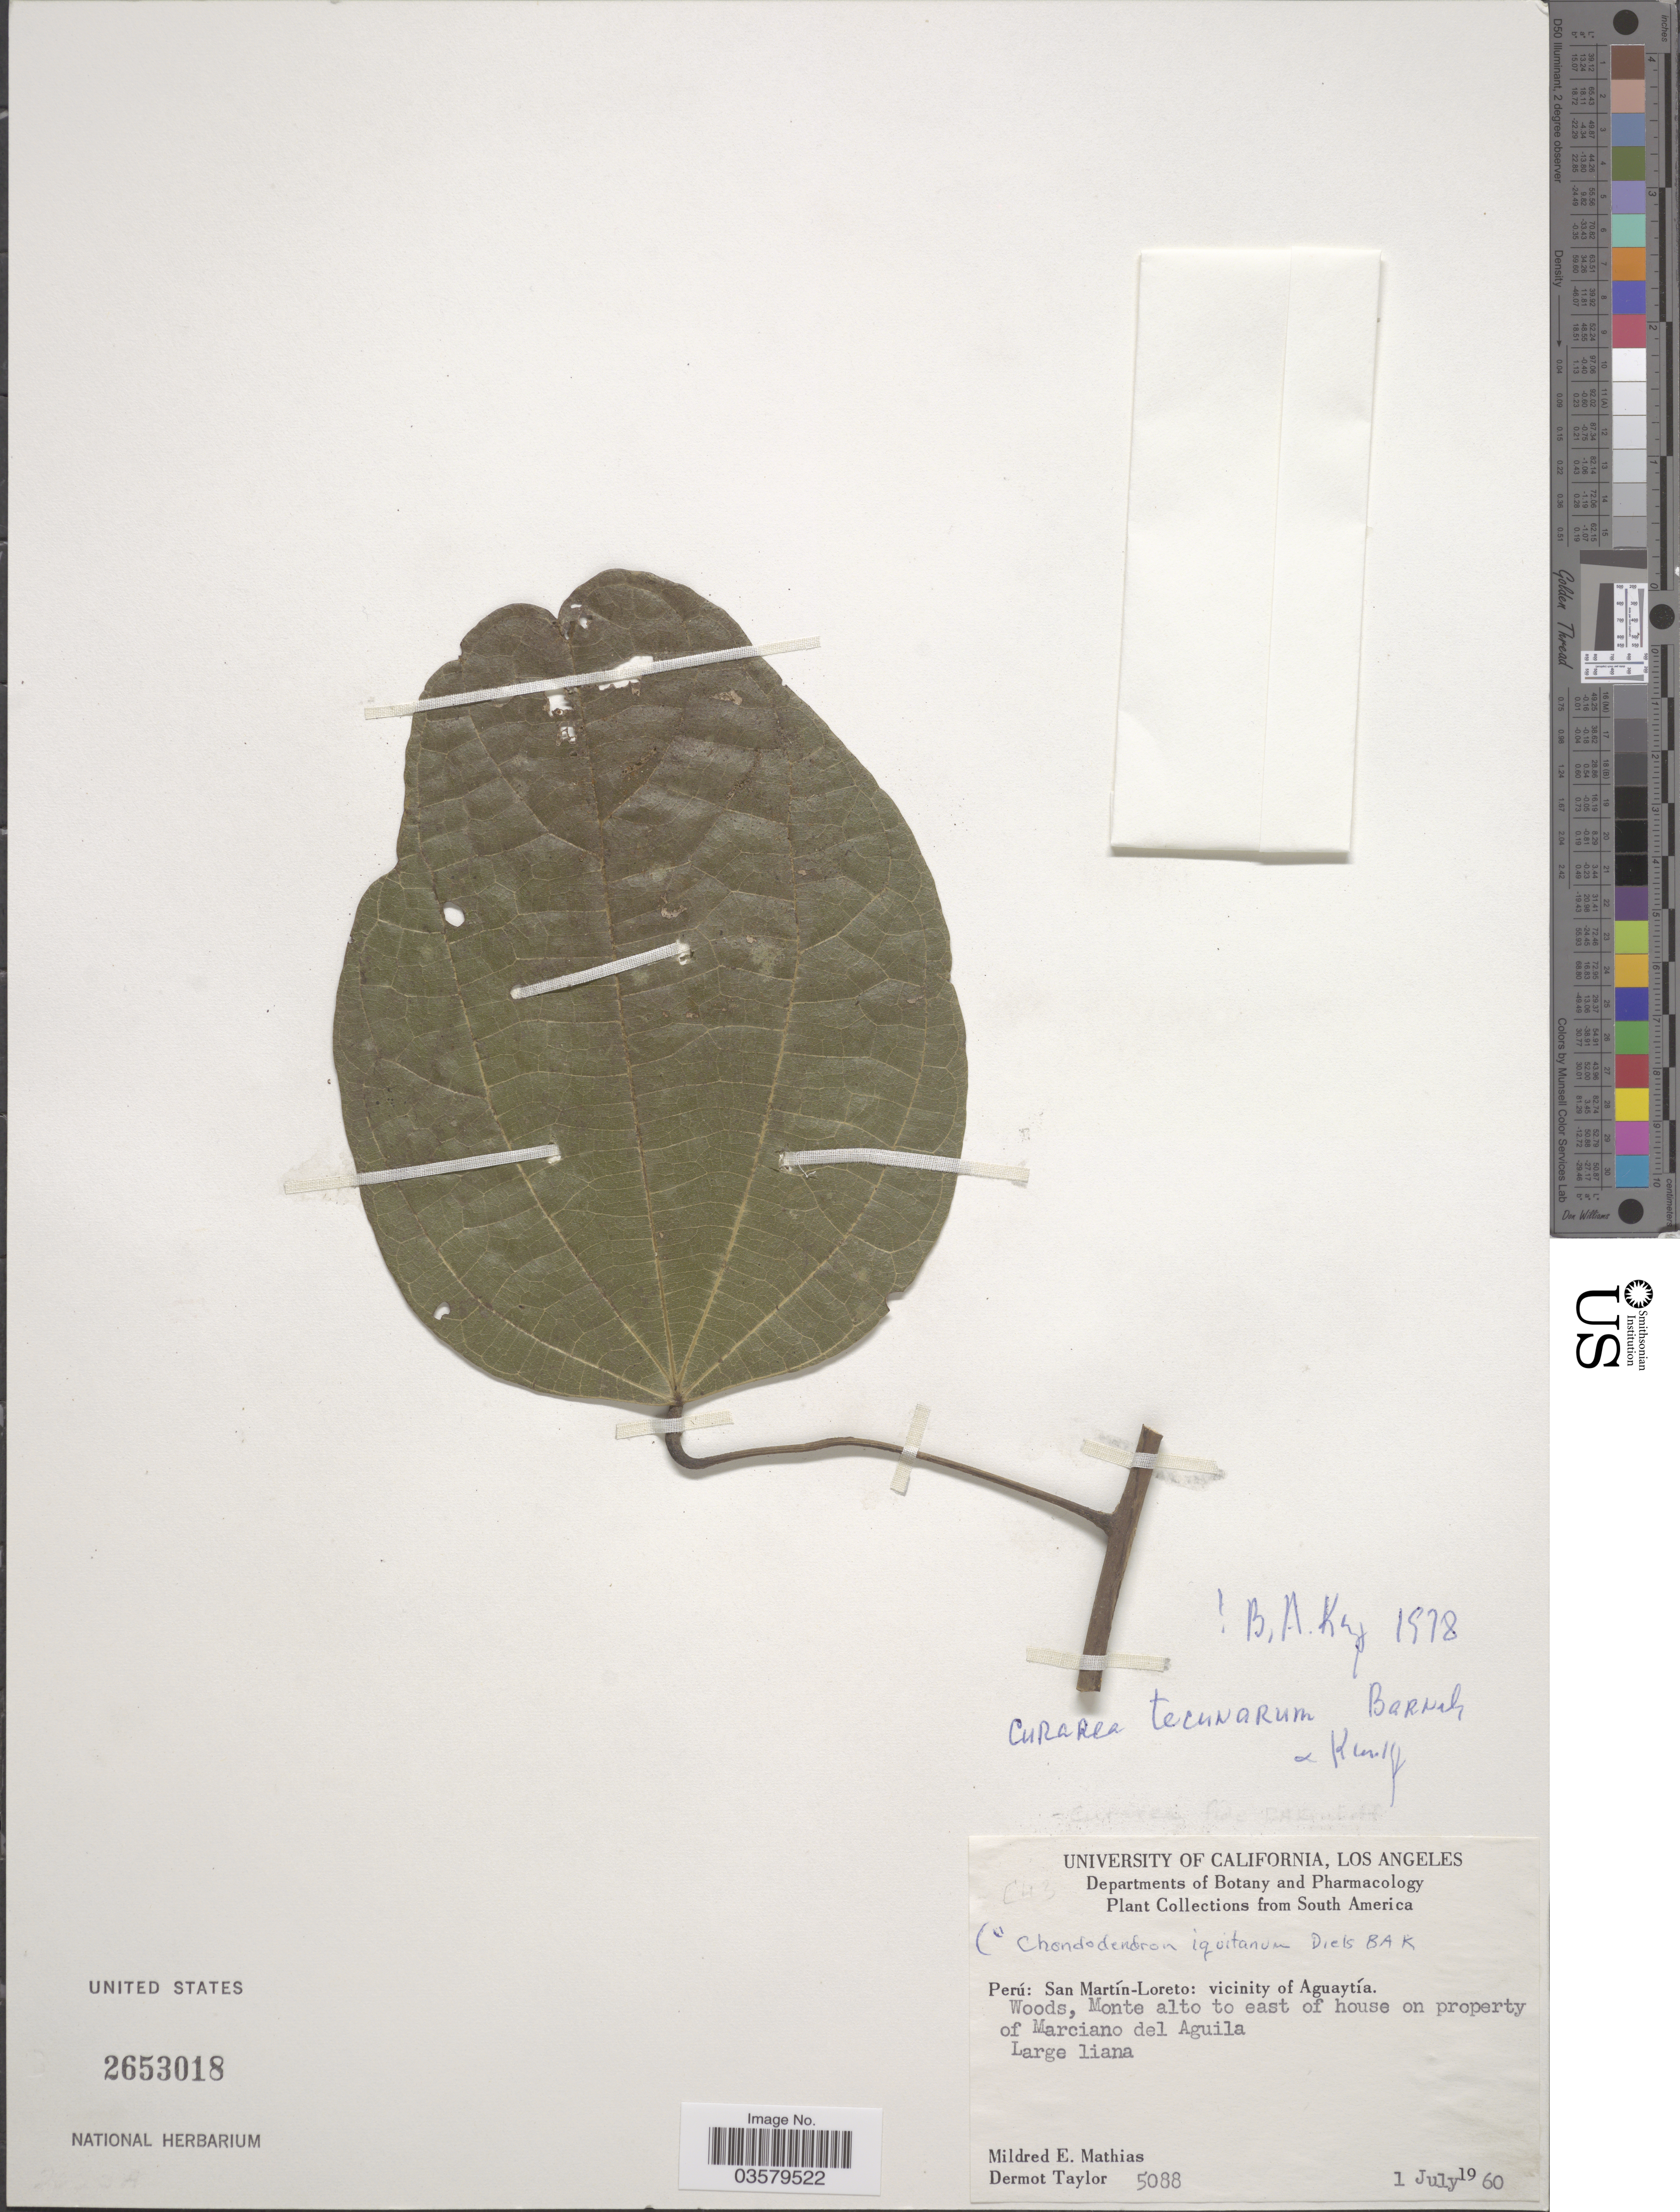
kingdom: Plantae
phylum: Tracheophyta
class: Magnoliopsida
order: Ranunculales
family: Menispermaceae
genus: Curarea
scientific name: Curarea tecunarum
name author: Barneby & Krukoff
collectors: M. E. Mathias & D. Taylor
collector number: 5088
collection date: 1960-07-01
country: Peru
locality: San Martín-Loreto: vicinity of Aguaytía. Woods, Monte alto to east of house on property of Marciano del Aguila.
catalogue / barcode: US 2653018